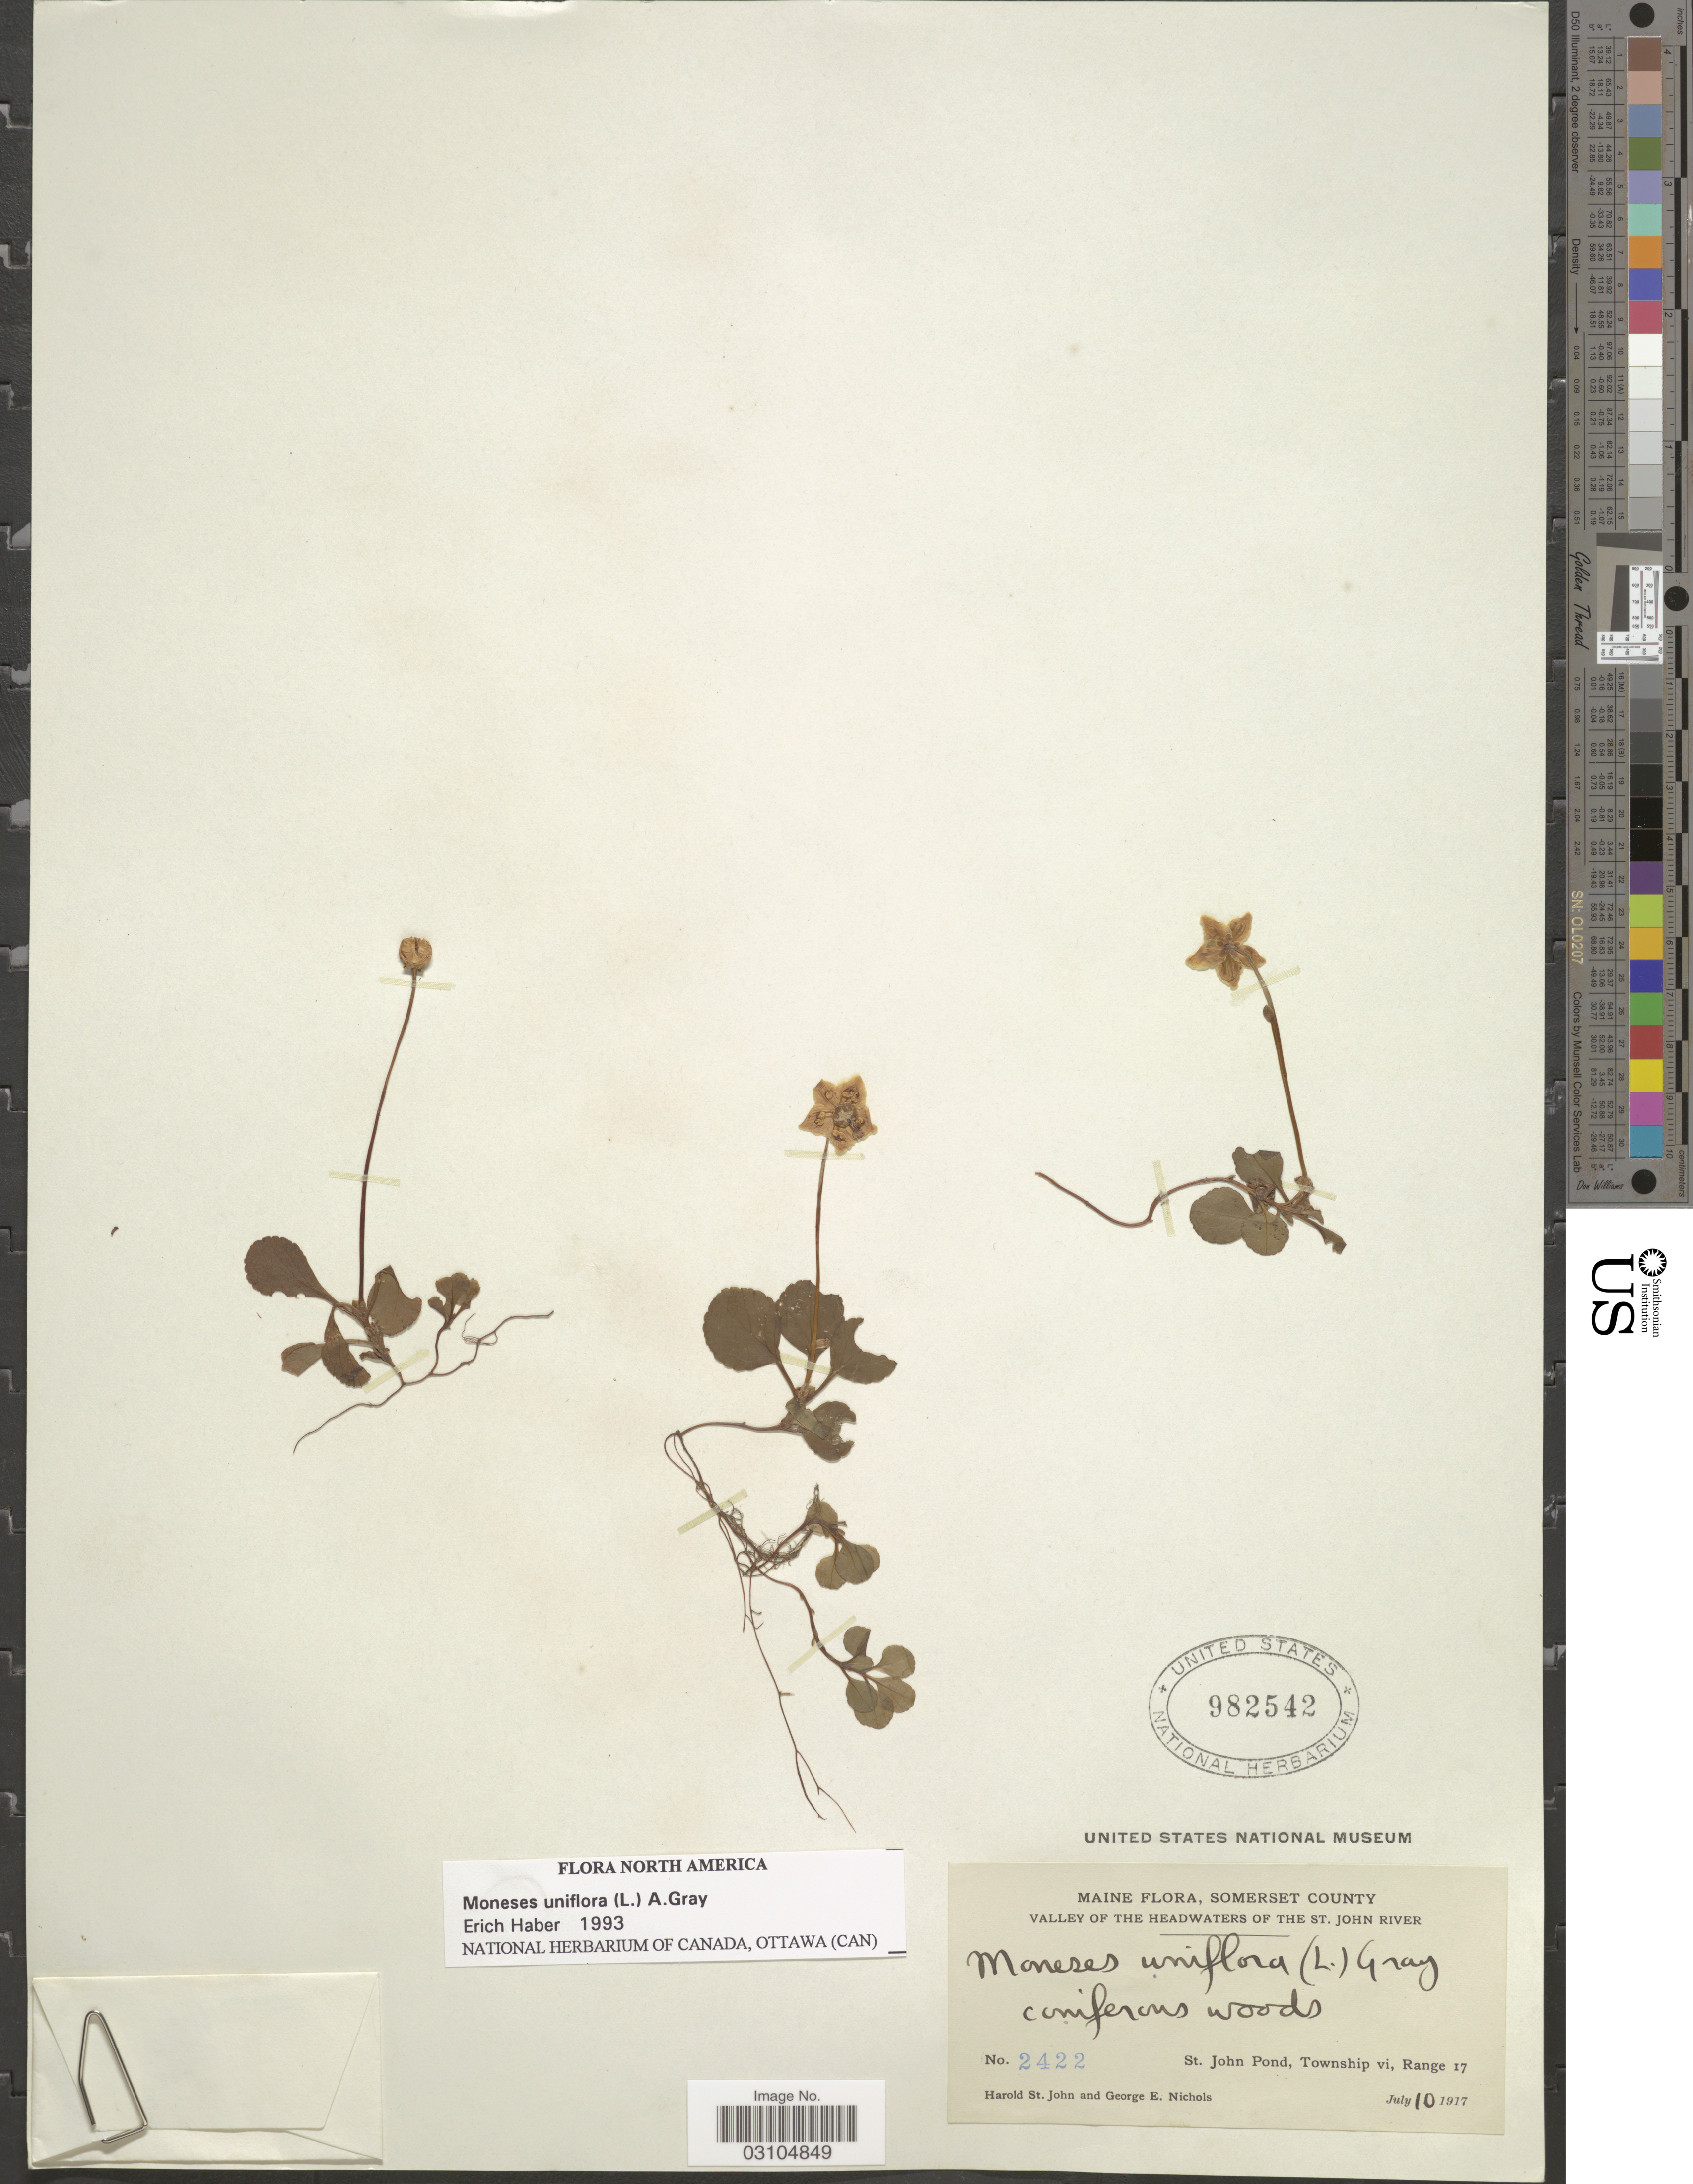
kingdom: Plantae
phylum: Tracheophyta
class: Magnoliopsida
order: Ericales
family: Ericaceae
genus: Moneses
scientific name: Moneses uniflora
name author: (L.) A. Gray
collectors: H. St. John & G. E. Nichols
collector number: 2422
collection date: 1917-07-10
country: United States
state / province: Maine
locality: Somerset County. Valley of the Headwaters of the St. John River. St. John Pond, Township vi, Range 17.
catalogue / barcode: US 982542